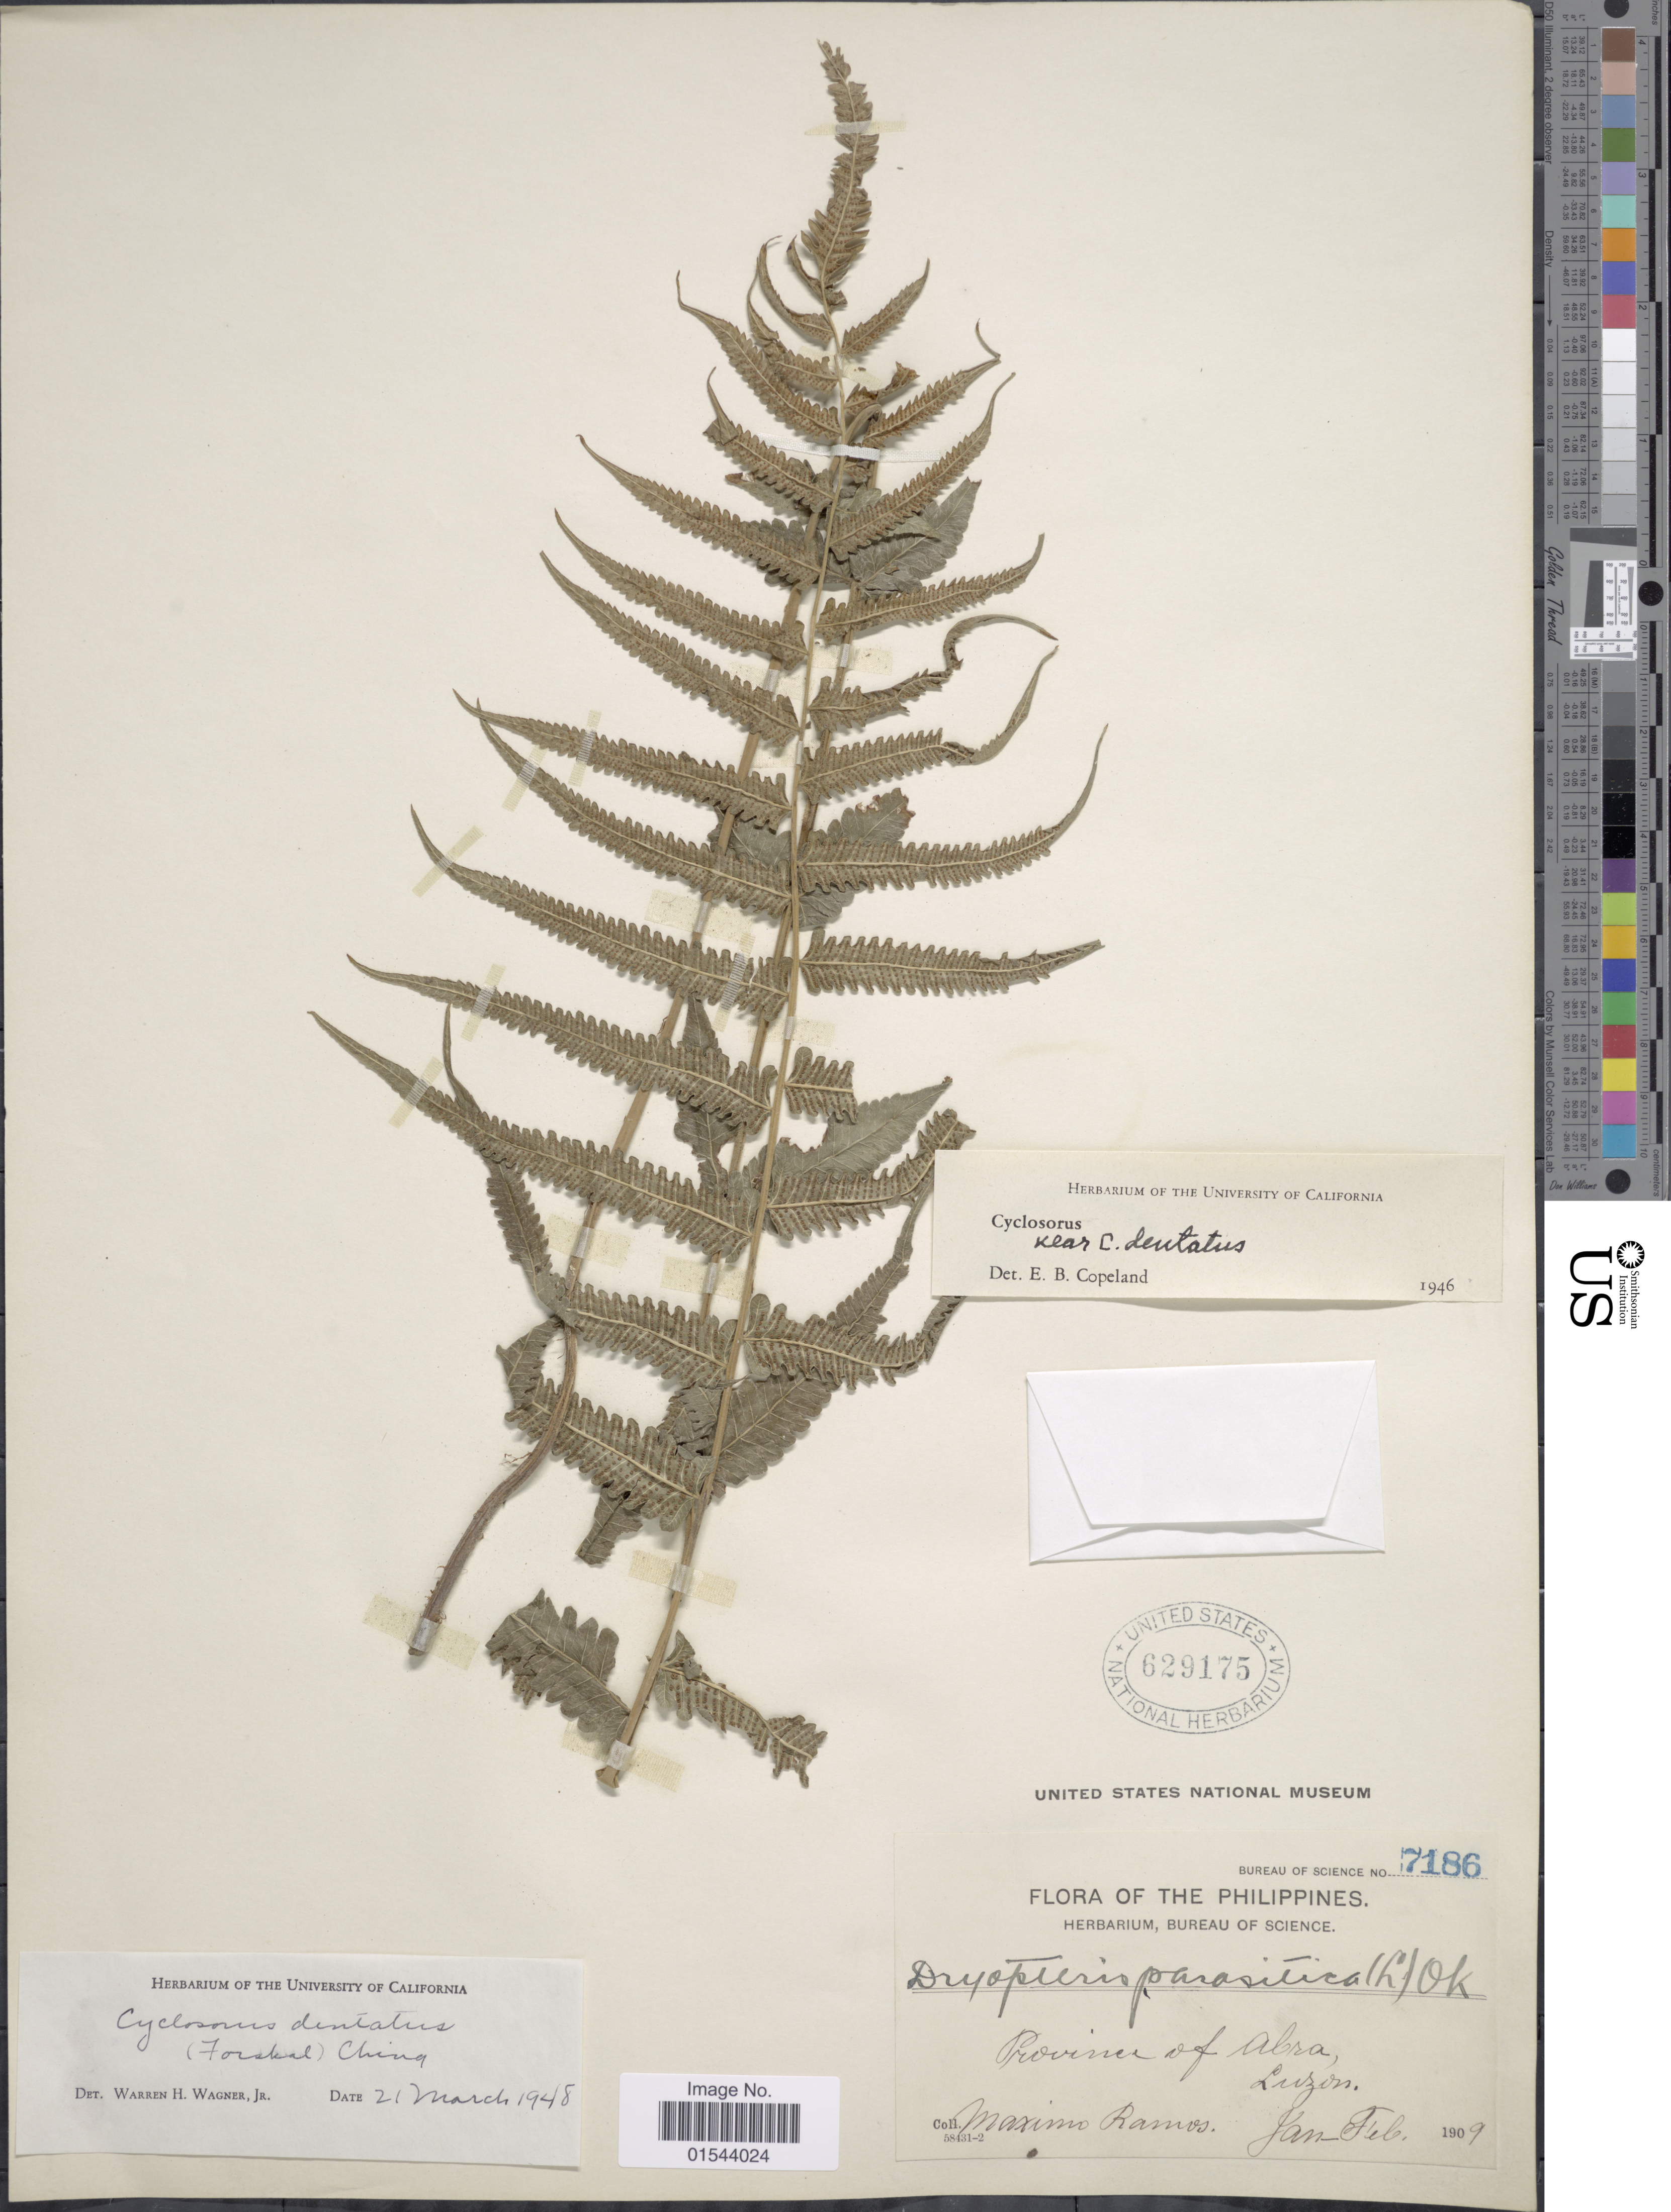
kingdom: Plantae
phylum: Tracheophyta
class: Polypodiopsida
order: Polypodiales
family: Thelypteridaceae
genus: Christella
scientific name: Christella dentata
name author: (Forssk.) Brownsey & Jermy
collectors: M. Ramos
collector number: Bureau of Science 7186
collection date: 1909-01/1909-02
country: Philippines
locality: Province of Abra, Luzon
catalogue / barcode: US 629175